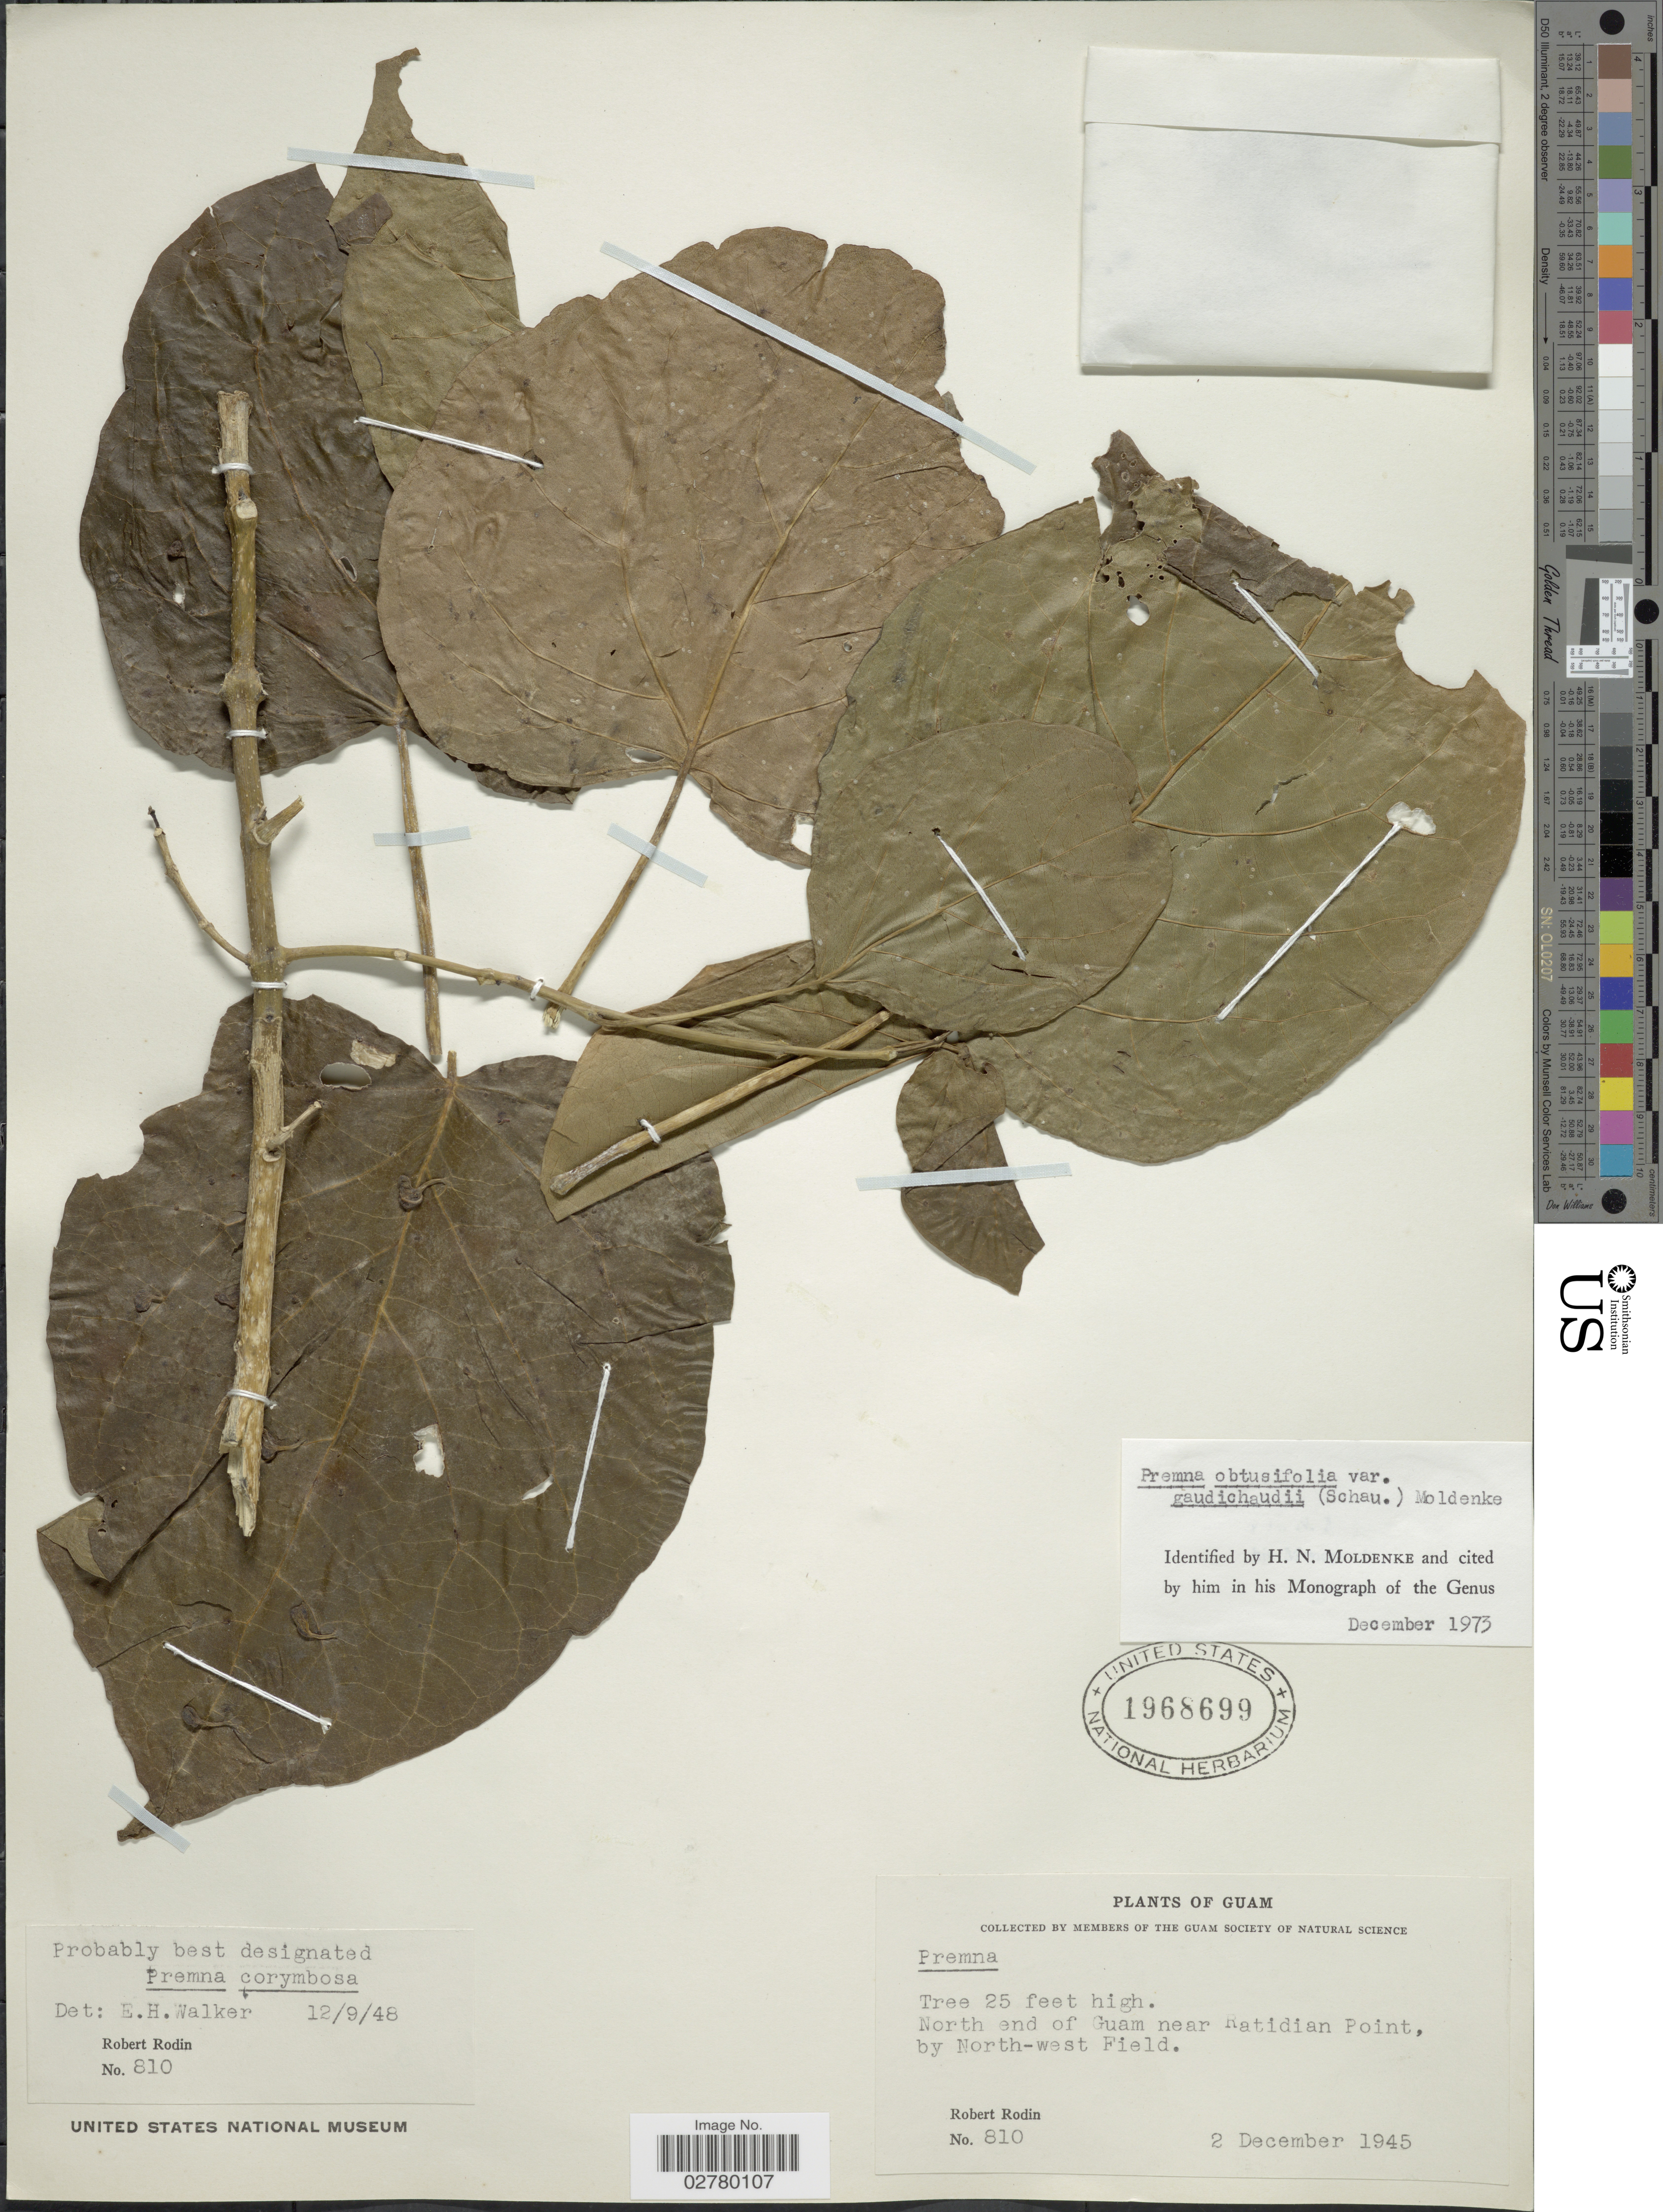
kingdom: Plantae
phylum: Tracheophyta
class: Magnoliopsida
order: Lamiales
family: Lamiaceae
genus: Premna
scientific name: Premna obtusifolia var. gaudichaudii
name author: (Schauer) Moldenke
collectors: R. Rodin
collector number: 810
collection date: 1945-12-02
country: Guam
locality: North end of Guam near Ratidian Point, by North-west Field.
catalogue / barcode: US 1968699